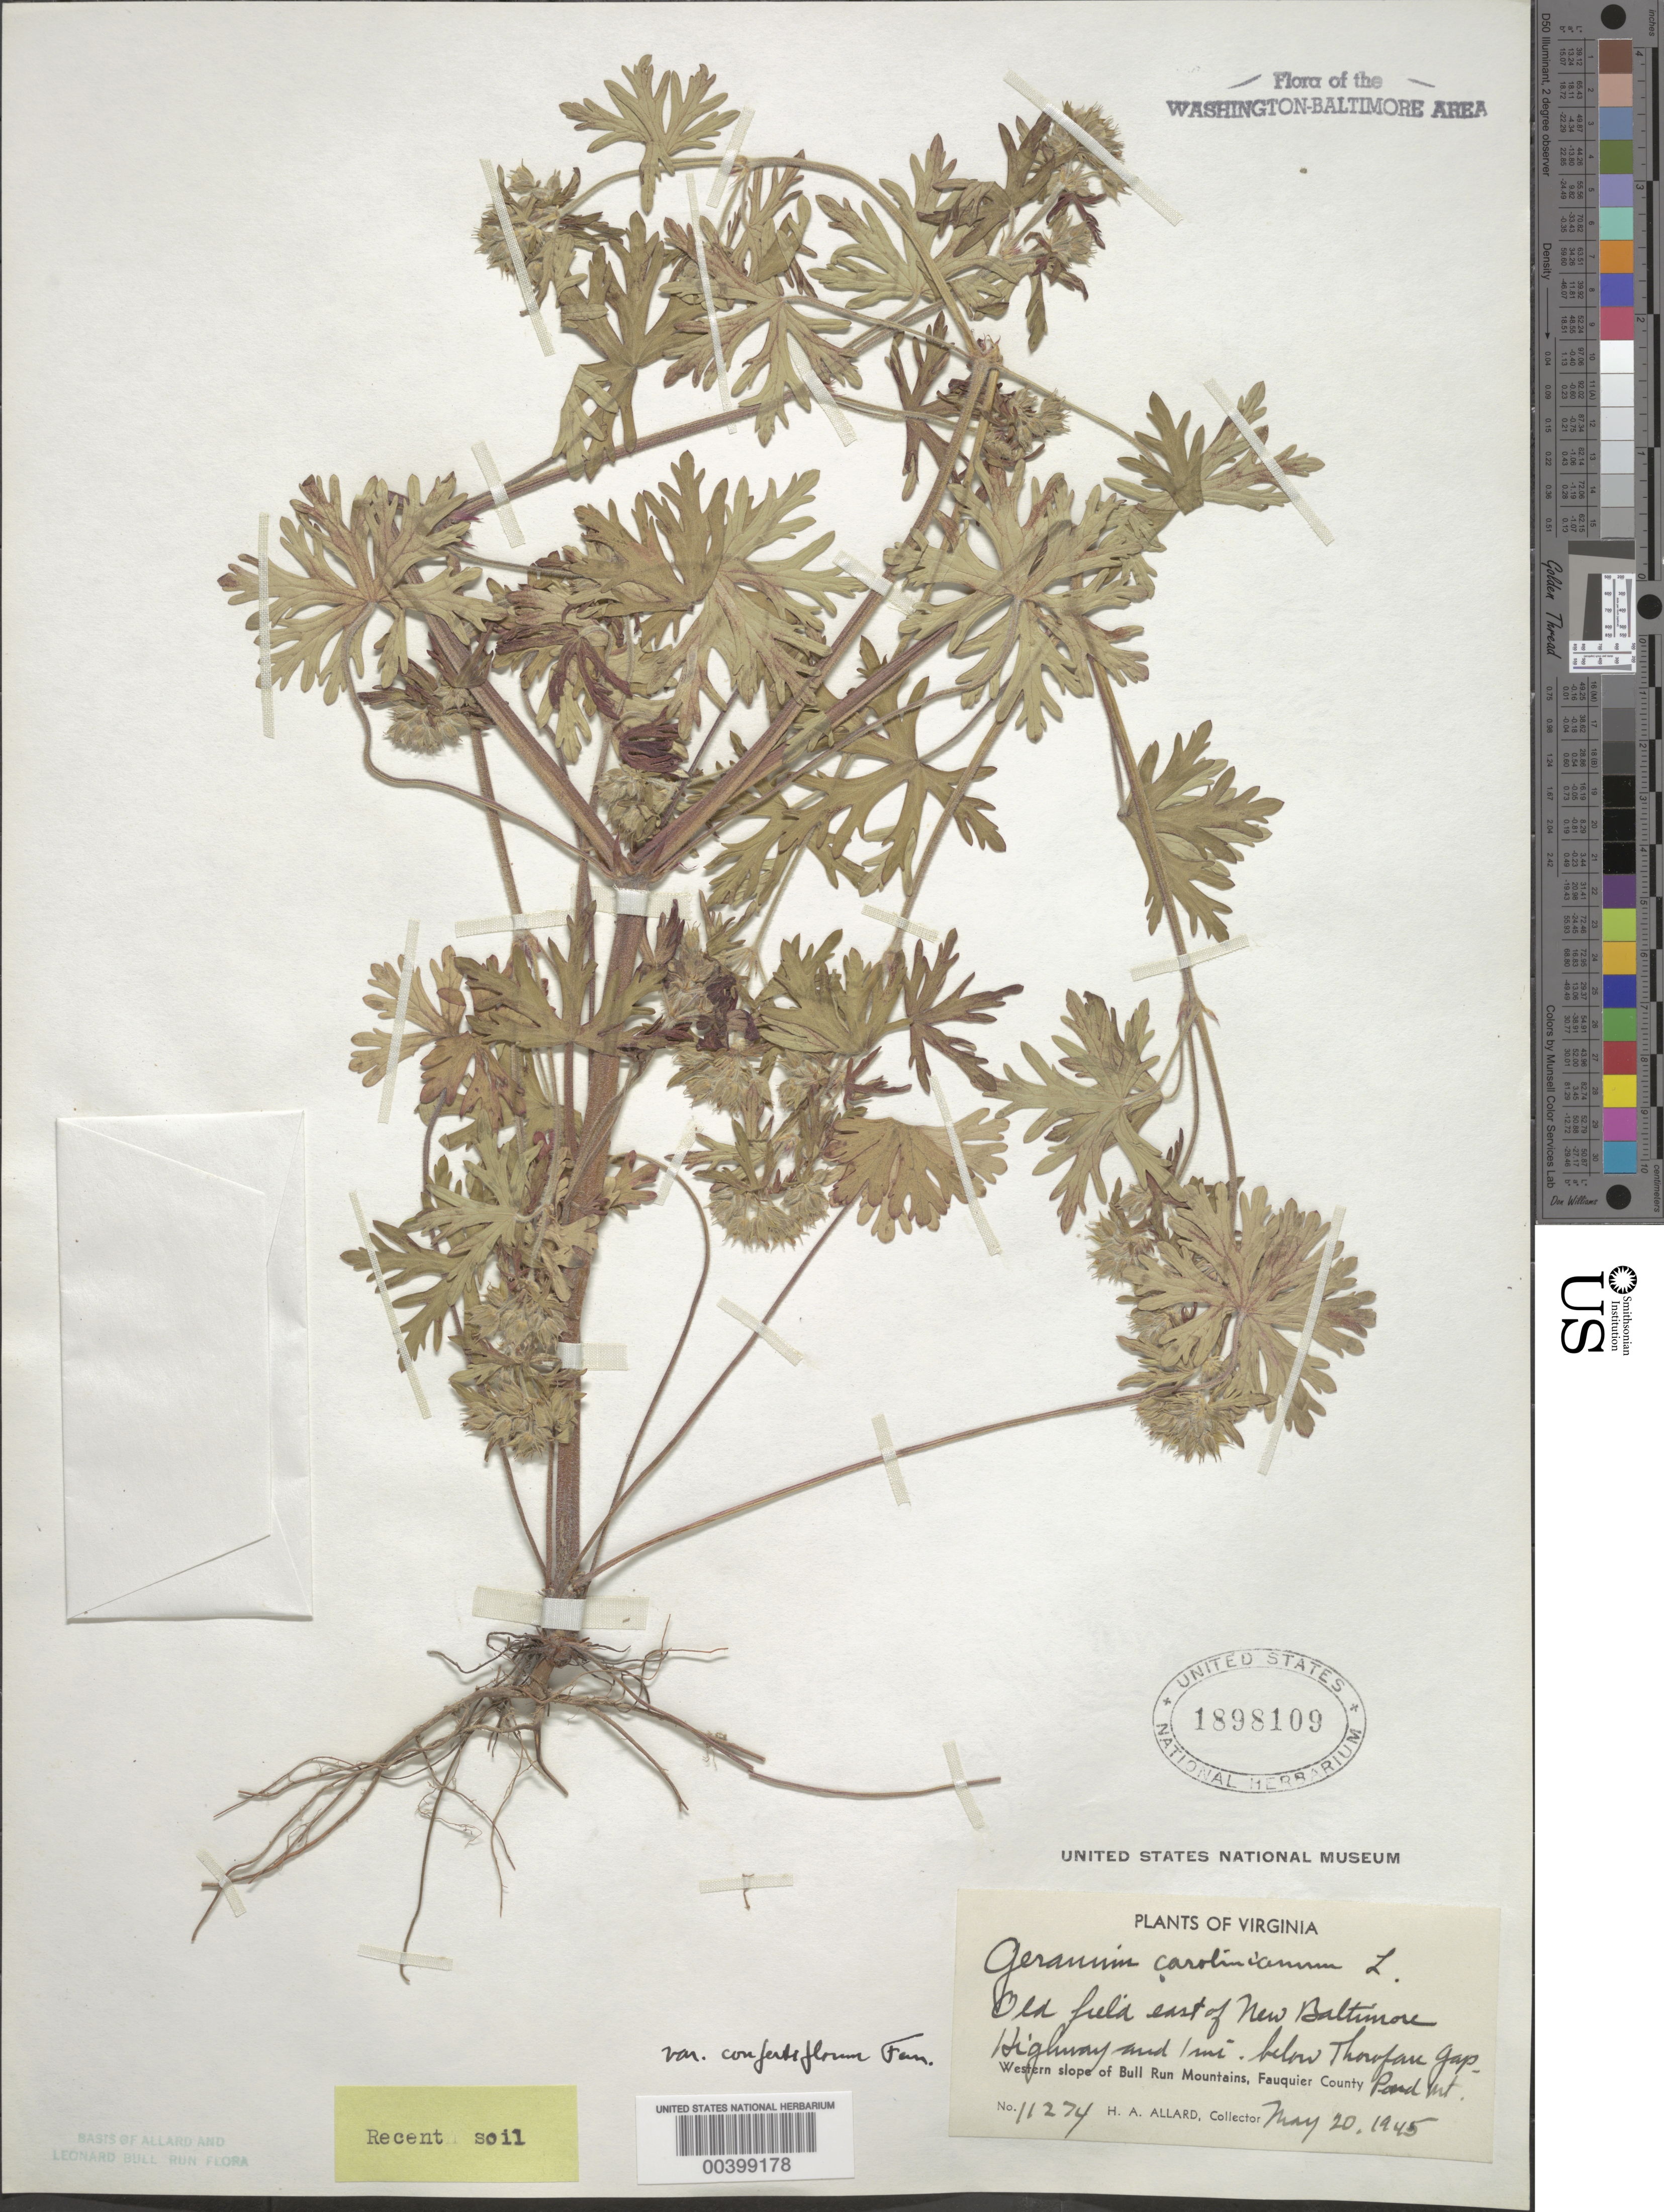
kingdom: Plantae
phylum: Tracheophyta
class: Magnoliopsida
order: Geraniales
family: Geraniaceae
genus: Geranium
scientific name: Geranium carolinianum var. confertiflorum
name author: Fernald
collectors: H. A. Allard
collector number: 11274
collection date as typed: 20 May 1945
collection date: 1945-05-20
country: United States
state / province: Virginia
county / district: Fauquier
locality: East of New Baltimore Highway, below Thorofare Gap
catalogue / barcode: US 1898109